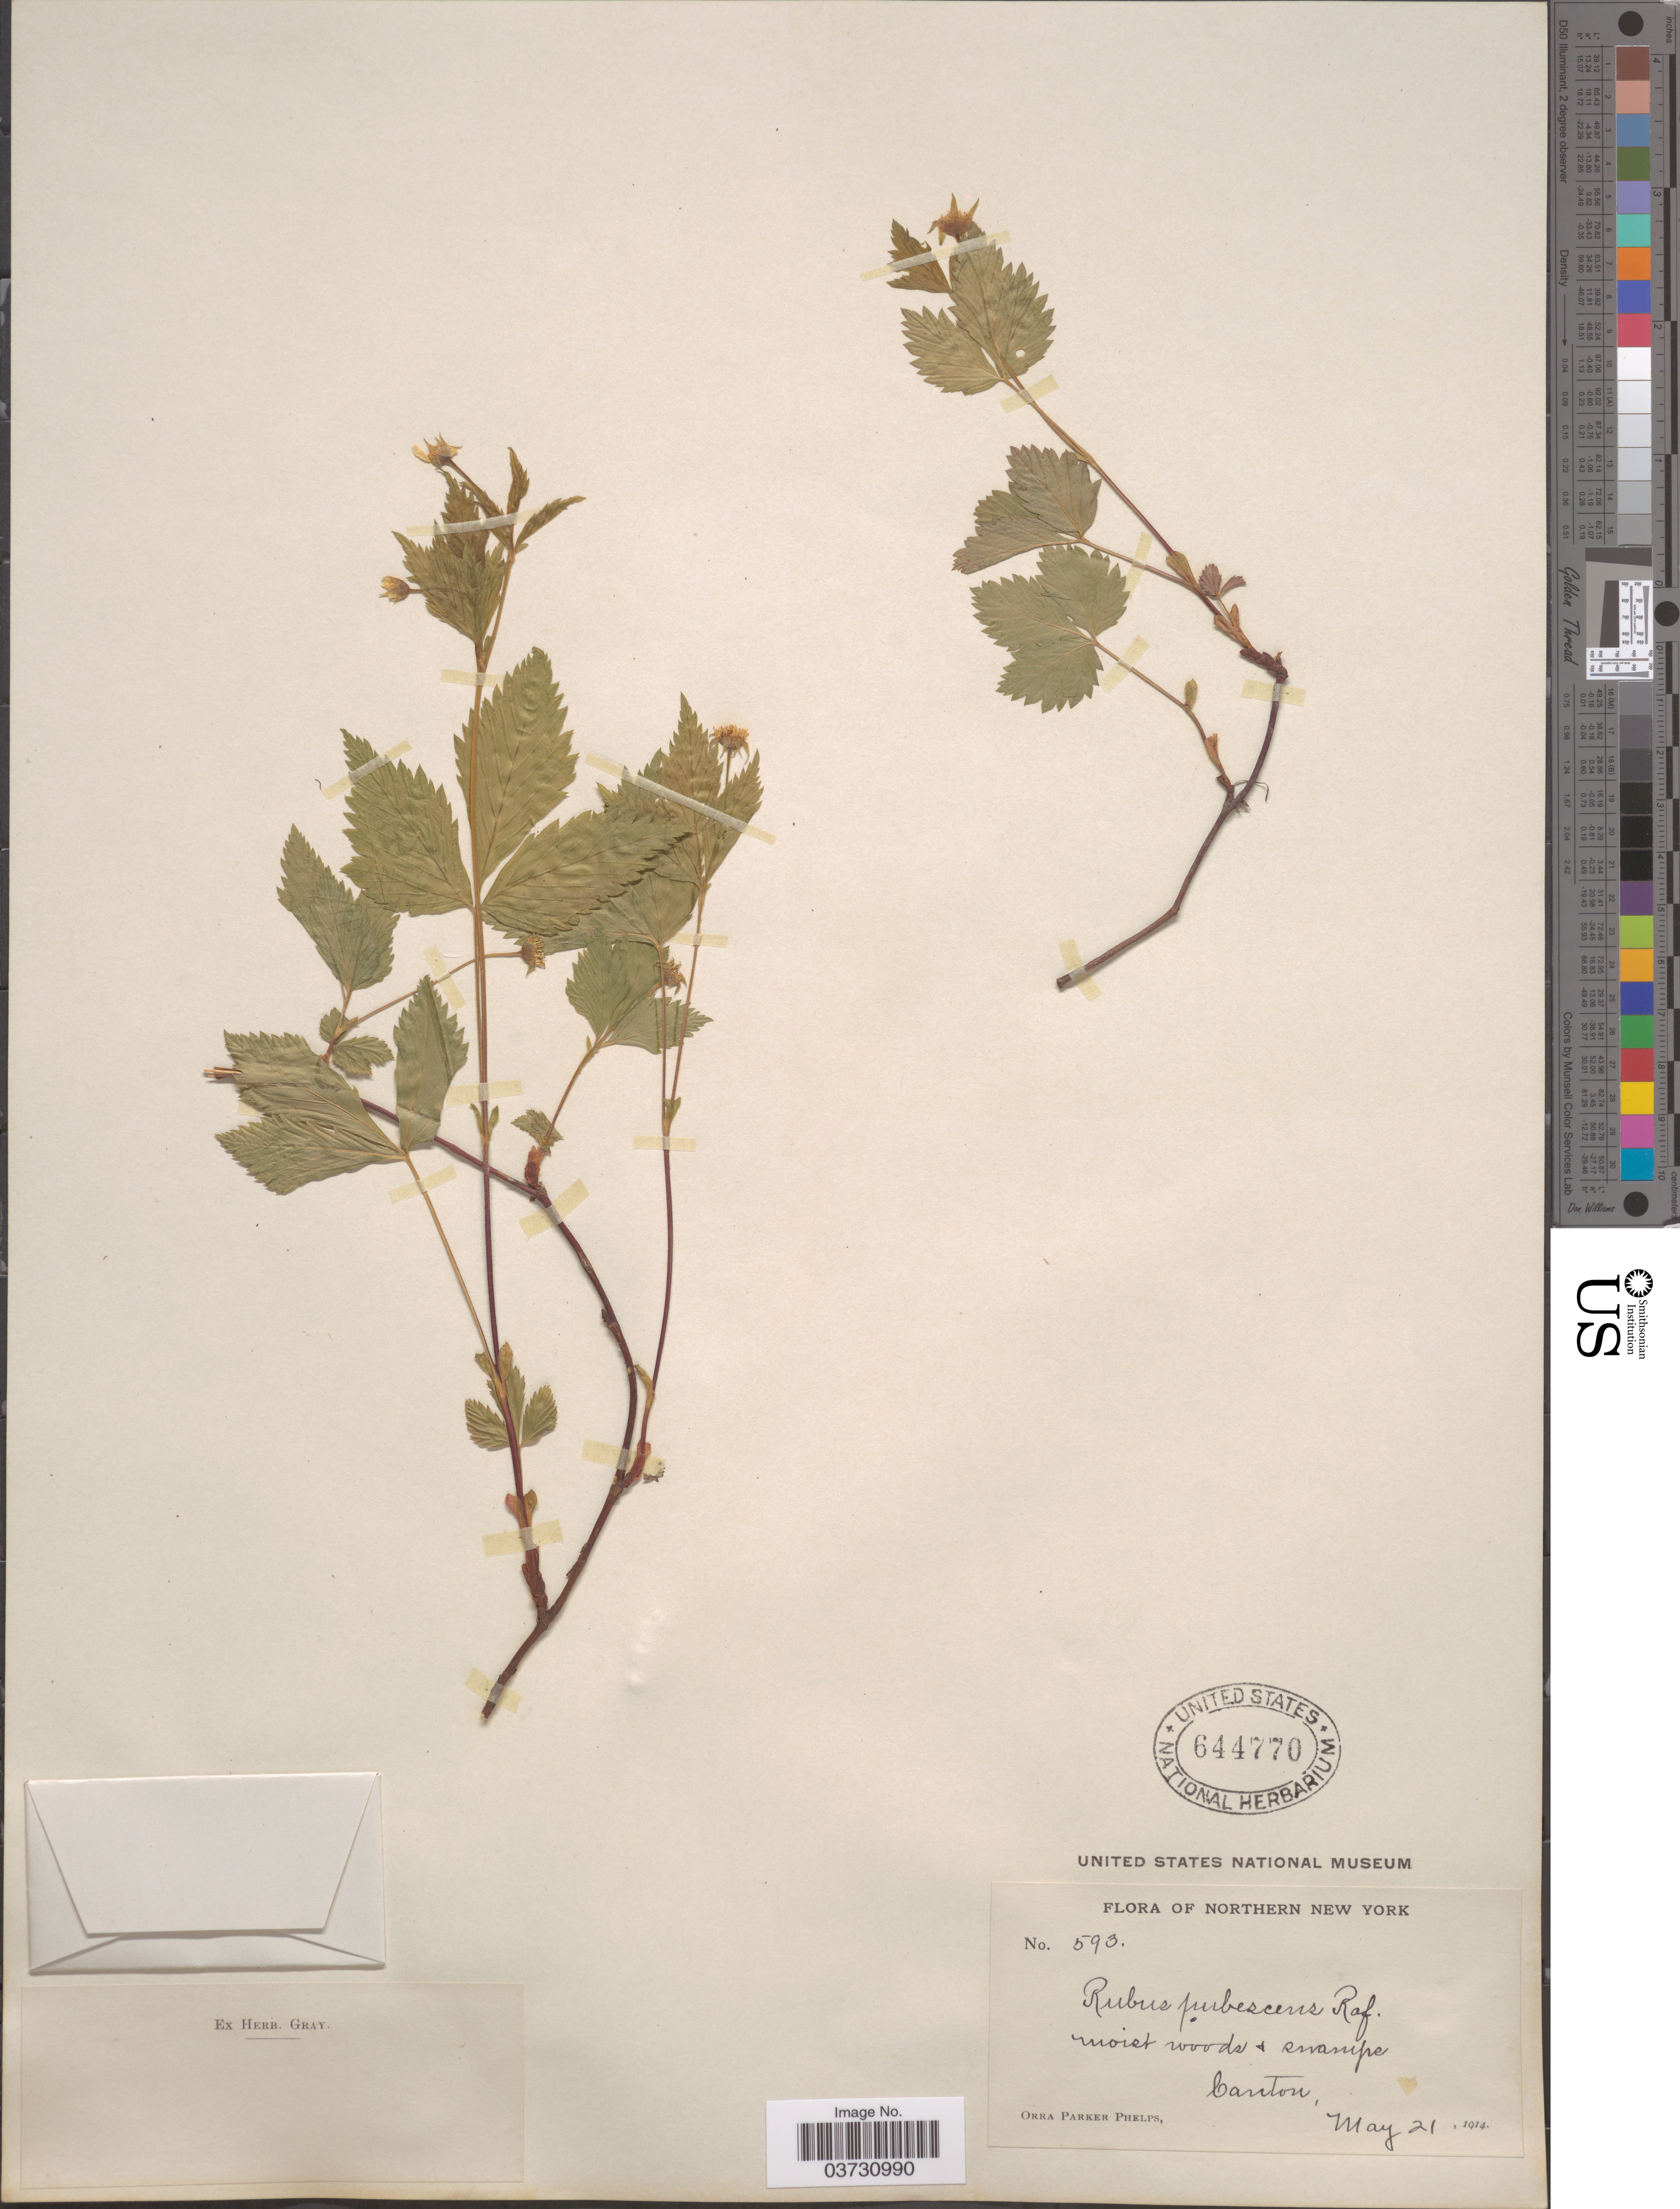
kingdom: Plantae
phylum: Tracheophyta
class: Magnoliopsida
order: Rosales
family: Rosaceae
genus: Rubus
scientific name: Rubus pubescens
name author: Raf.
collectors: O. P. Phelps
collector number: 593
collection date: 1914-05-21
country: United States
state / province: New York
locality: Northern New York. Canton.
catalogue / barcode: US 644770